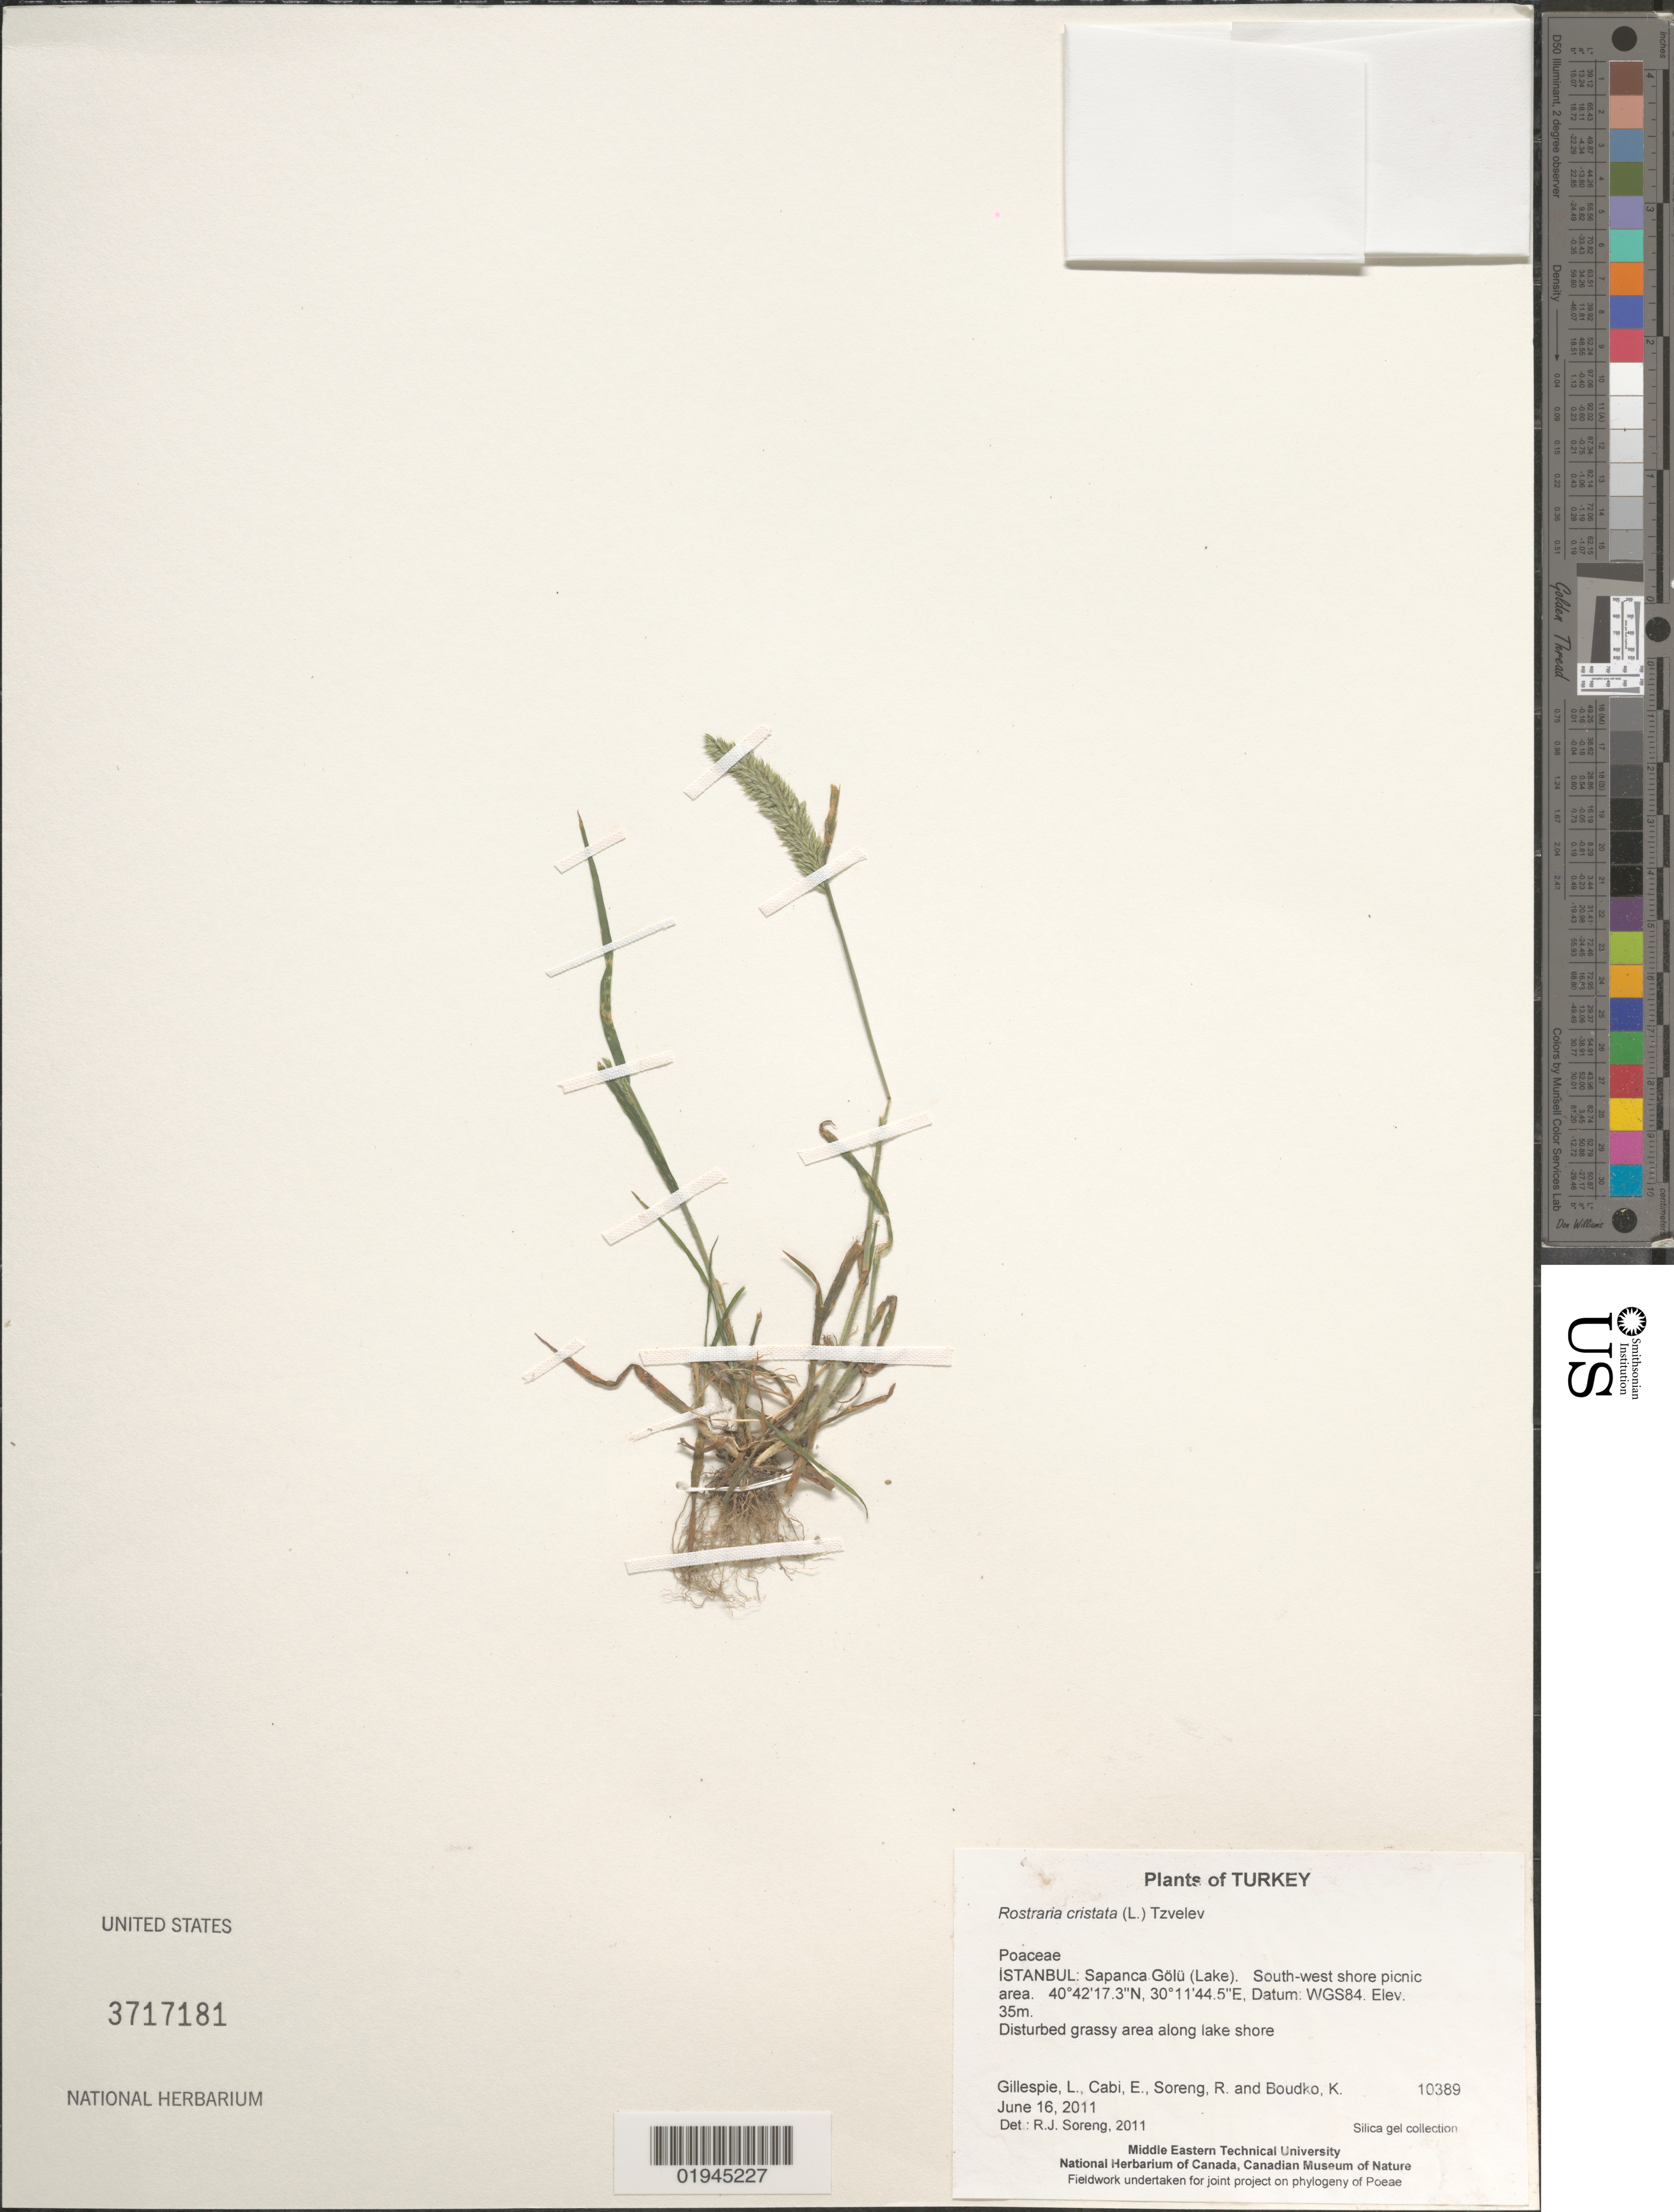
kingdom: Plantae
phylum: Tracheophyta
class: Liliopsida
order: Poales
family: Poaceae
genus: Rostraria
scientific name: Rostraria cristata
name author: (L.) Tzvelev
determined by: Soreng, Robert J., Research Associate (BOT), Smithsonian Institution - National Museum of Natural History (UNITED STATES)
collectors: L. J. Gillespie, E. Cabi, R. J. Soreng & K. Boudko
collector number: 10389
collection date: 2011-06-16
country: Turkey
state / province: Istanbul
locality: Sapanca Gölü (Lake). South-west shore picnic area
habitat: Disturbed grassy area along lake shore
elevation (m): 35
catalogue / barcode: US 3717181